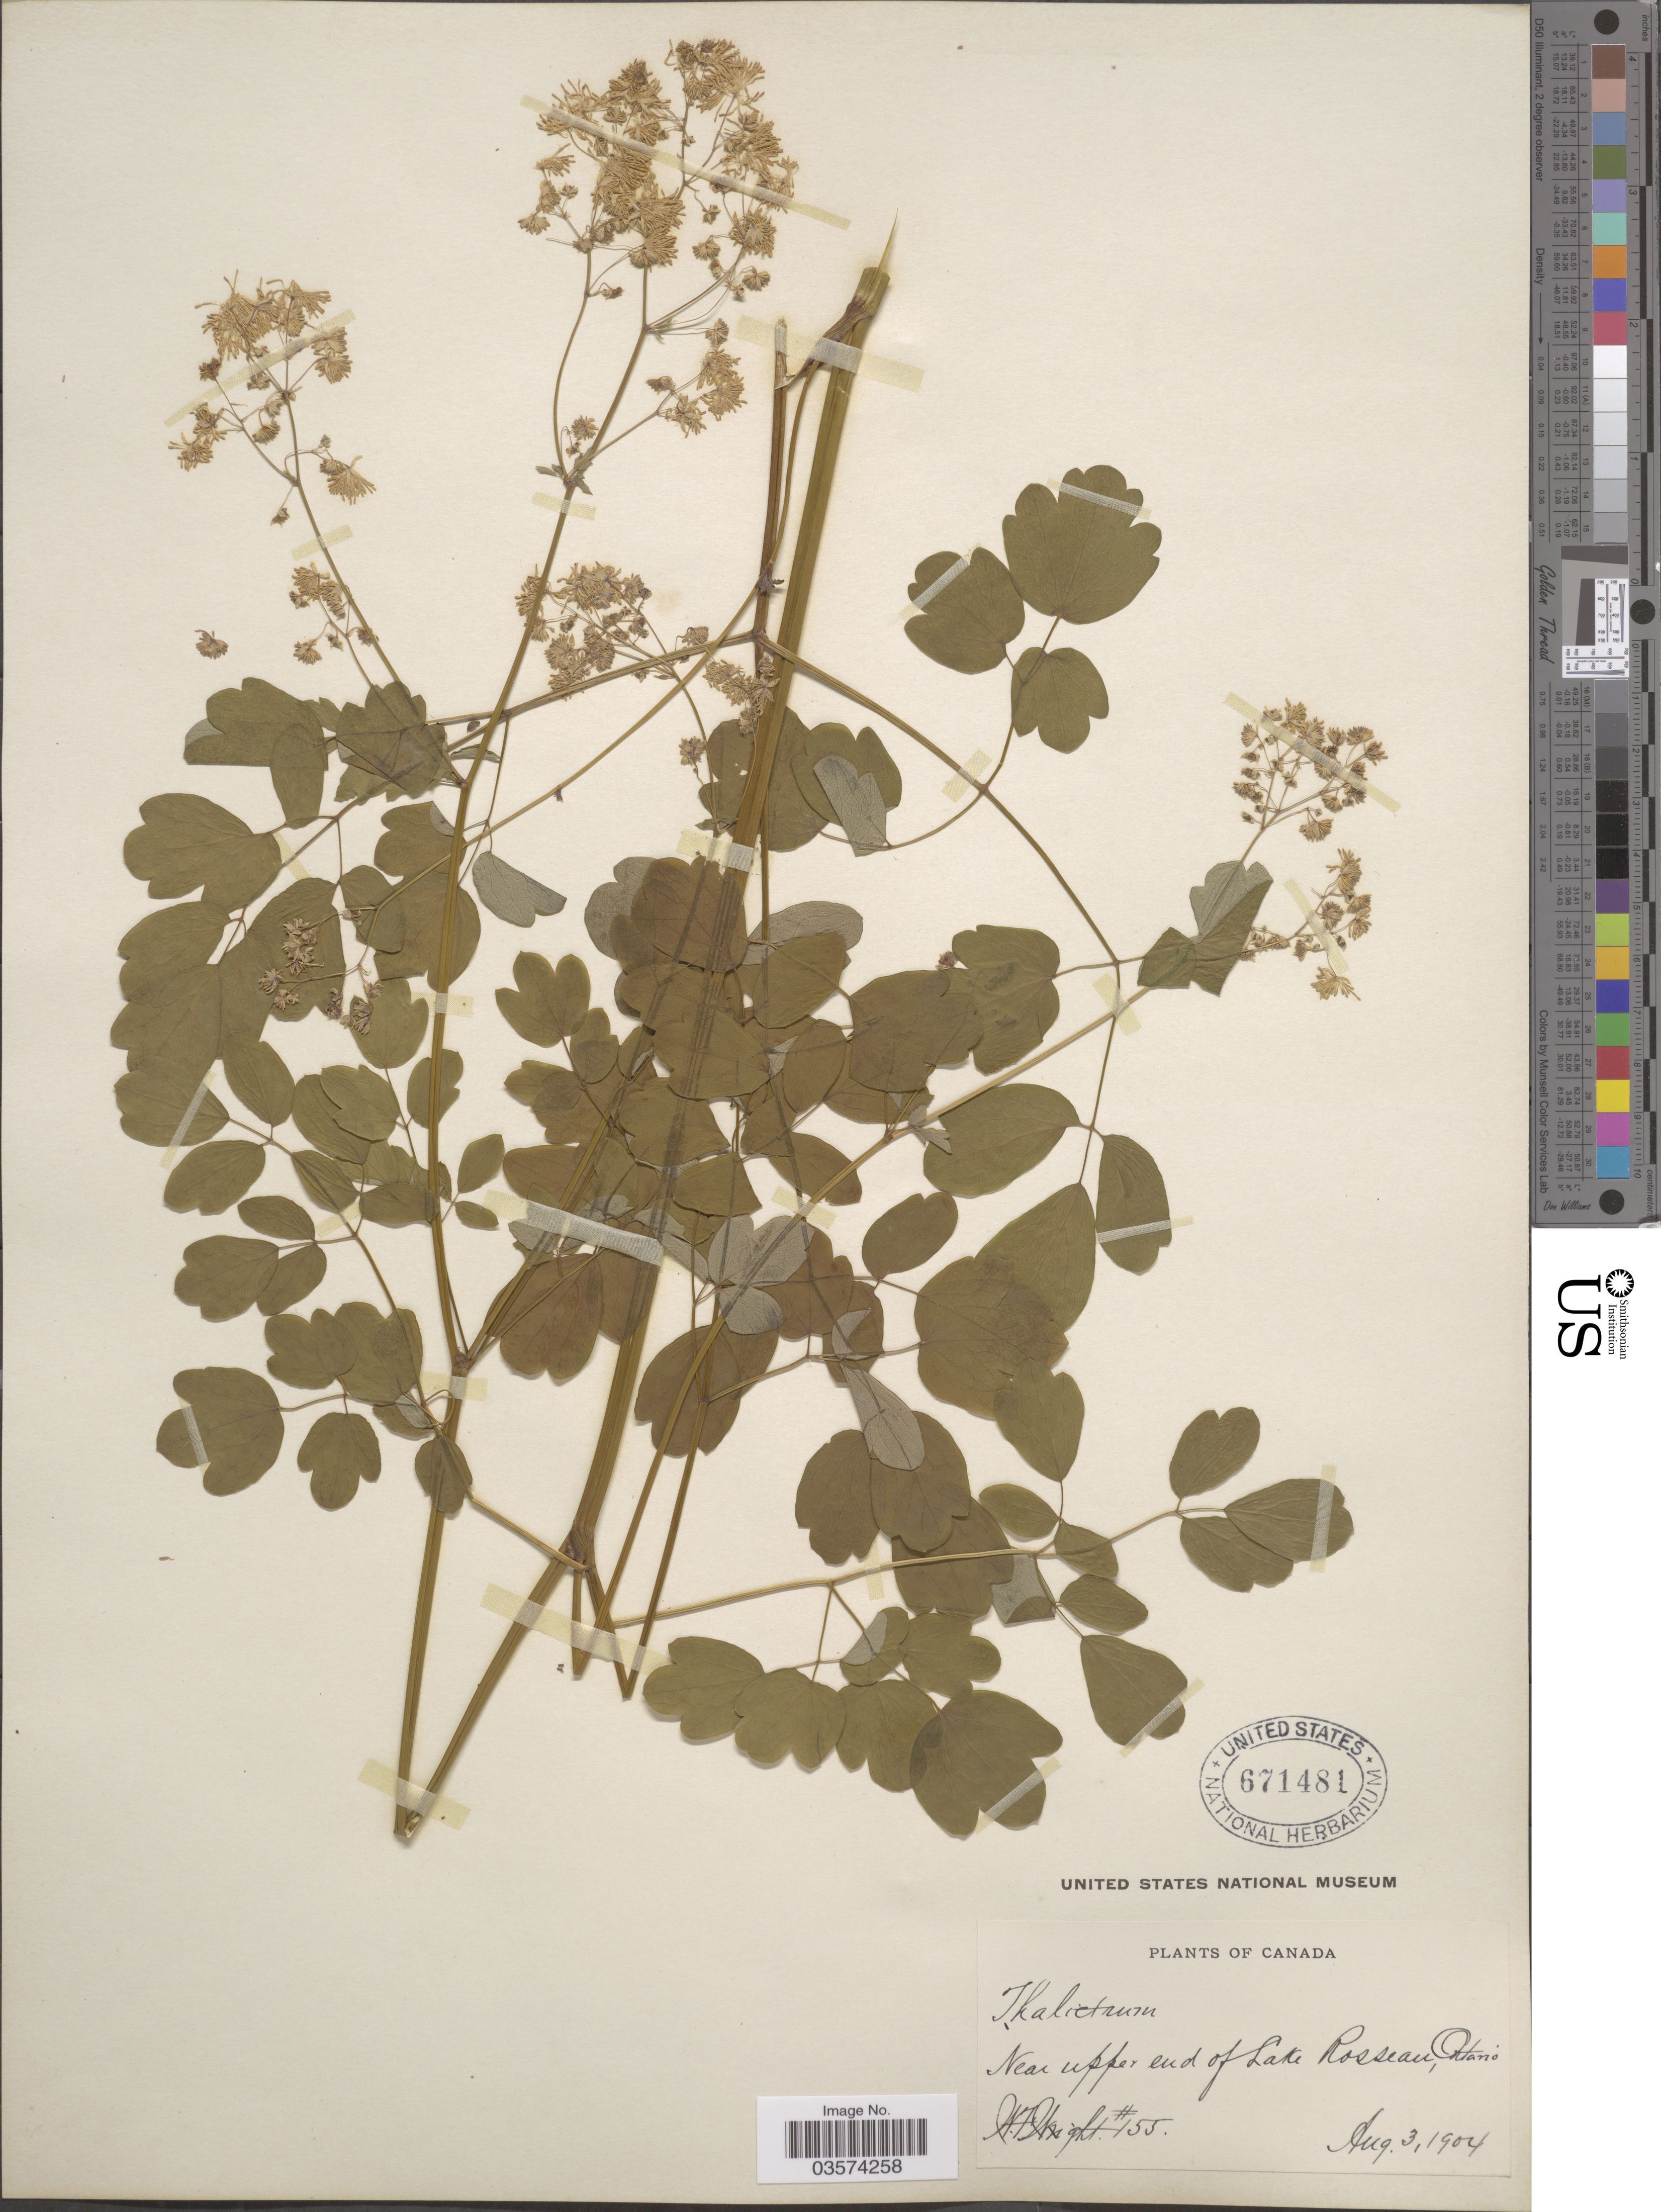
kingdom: Plantae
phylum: Tracheophyta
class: Magnoliopsida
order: Ranunculales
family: Ranunculaceae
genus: Thalictrum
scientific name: Thalictrum pubescens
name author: Pursh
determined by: Strong, Mark T., (BOT), Smithsonian Institution - National Museum of Natural History (UNITED STATES)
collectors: W. F. Wright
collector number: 155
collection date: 1904-08-03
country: Canada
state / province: Ontario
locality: Near upper end of Lake Rosseau.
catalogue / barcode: US 671481